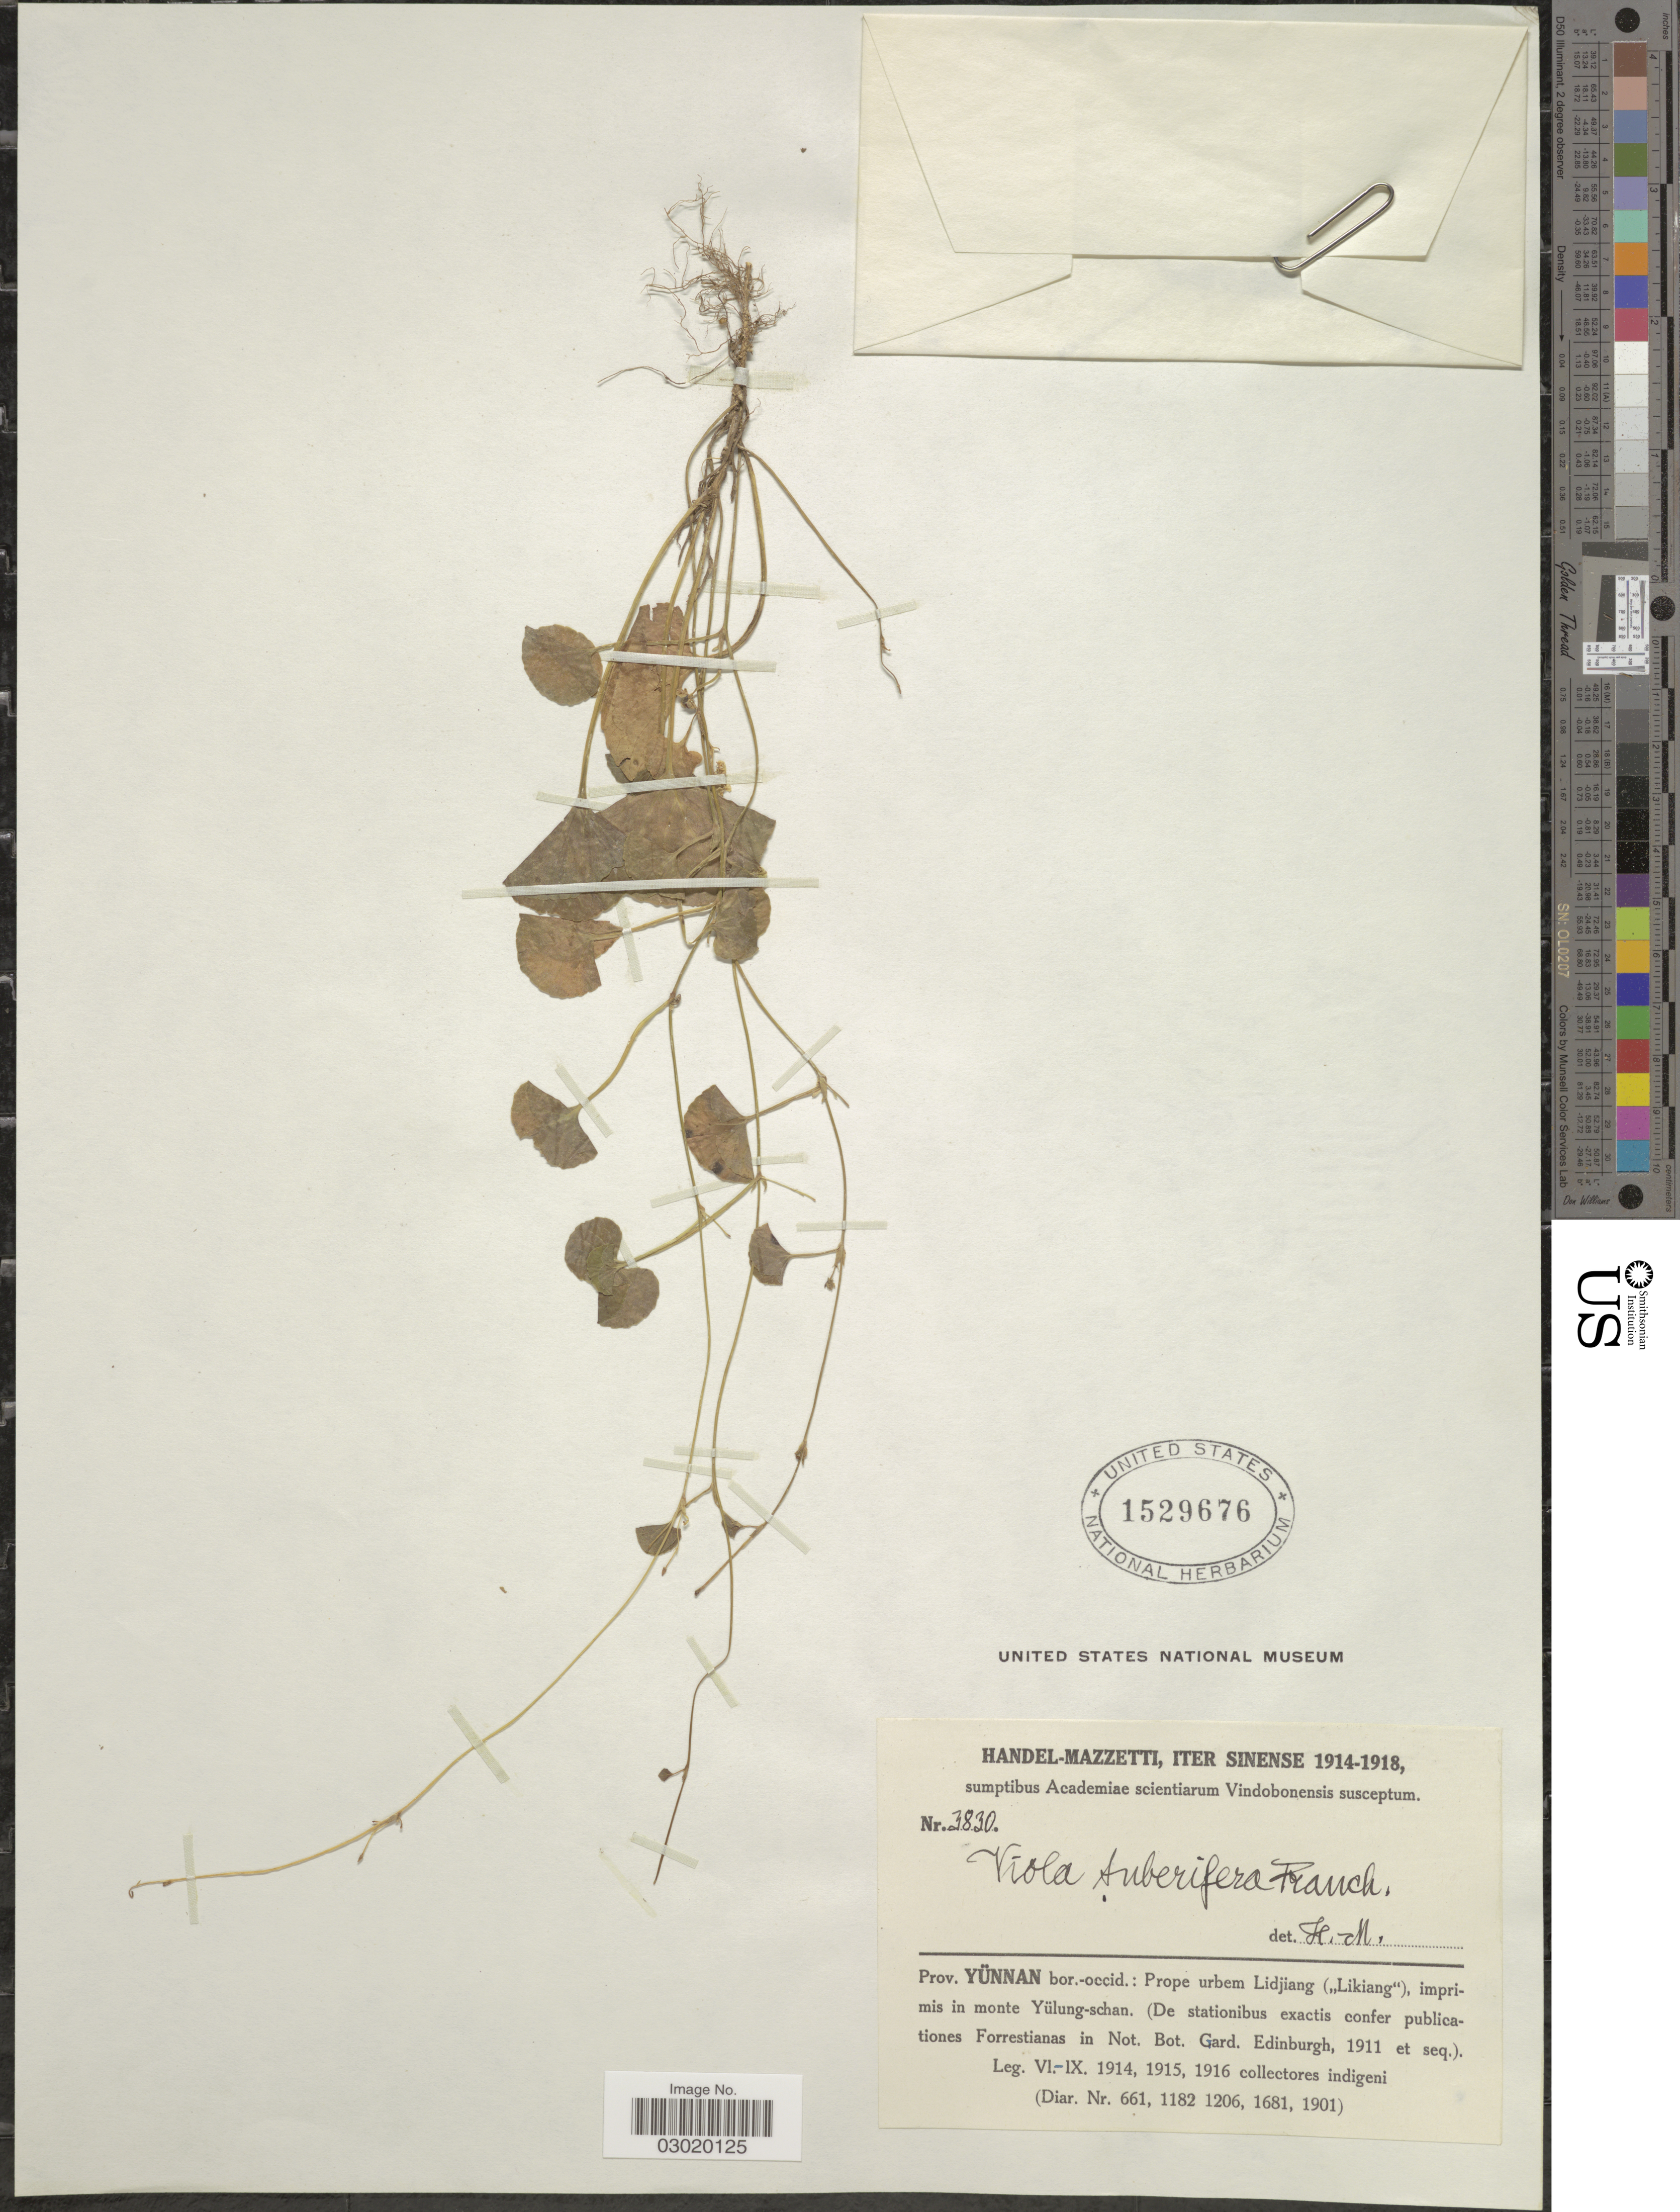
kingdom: Plantae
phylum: Tracheophyta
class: Magnoliopsida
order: Malpighiales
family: Violaceae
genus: Viola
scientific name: Viola tuberifera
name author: Franch.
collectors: H. Handel-Mazzetti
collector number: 3830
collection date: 1914/1918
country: China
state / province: Yunnan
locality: Prov. Yünnan bor-occid.: Prope urbem Lidjiang ("Likiang"), imprimis in monte Yülung-schan.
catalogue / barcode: US 1529676